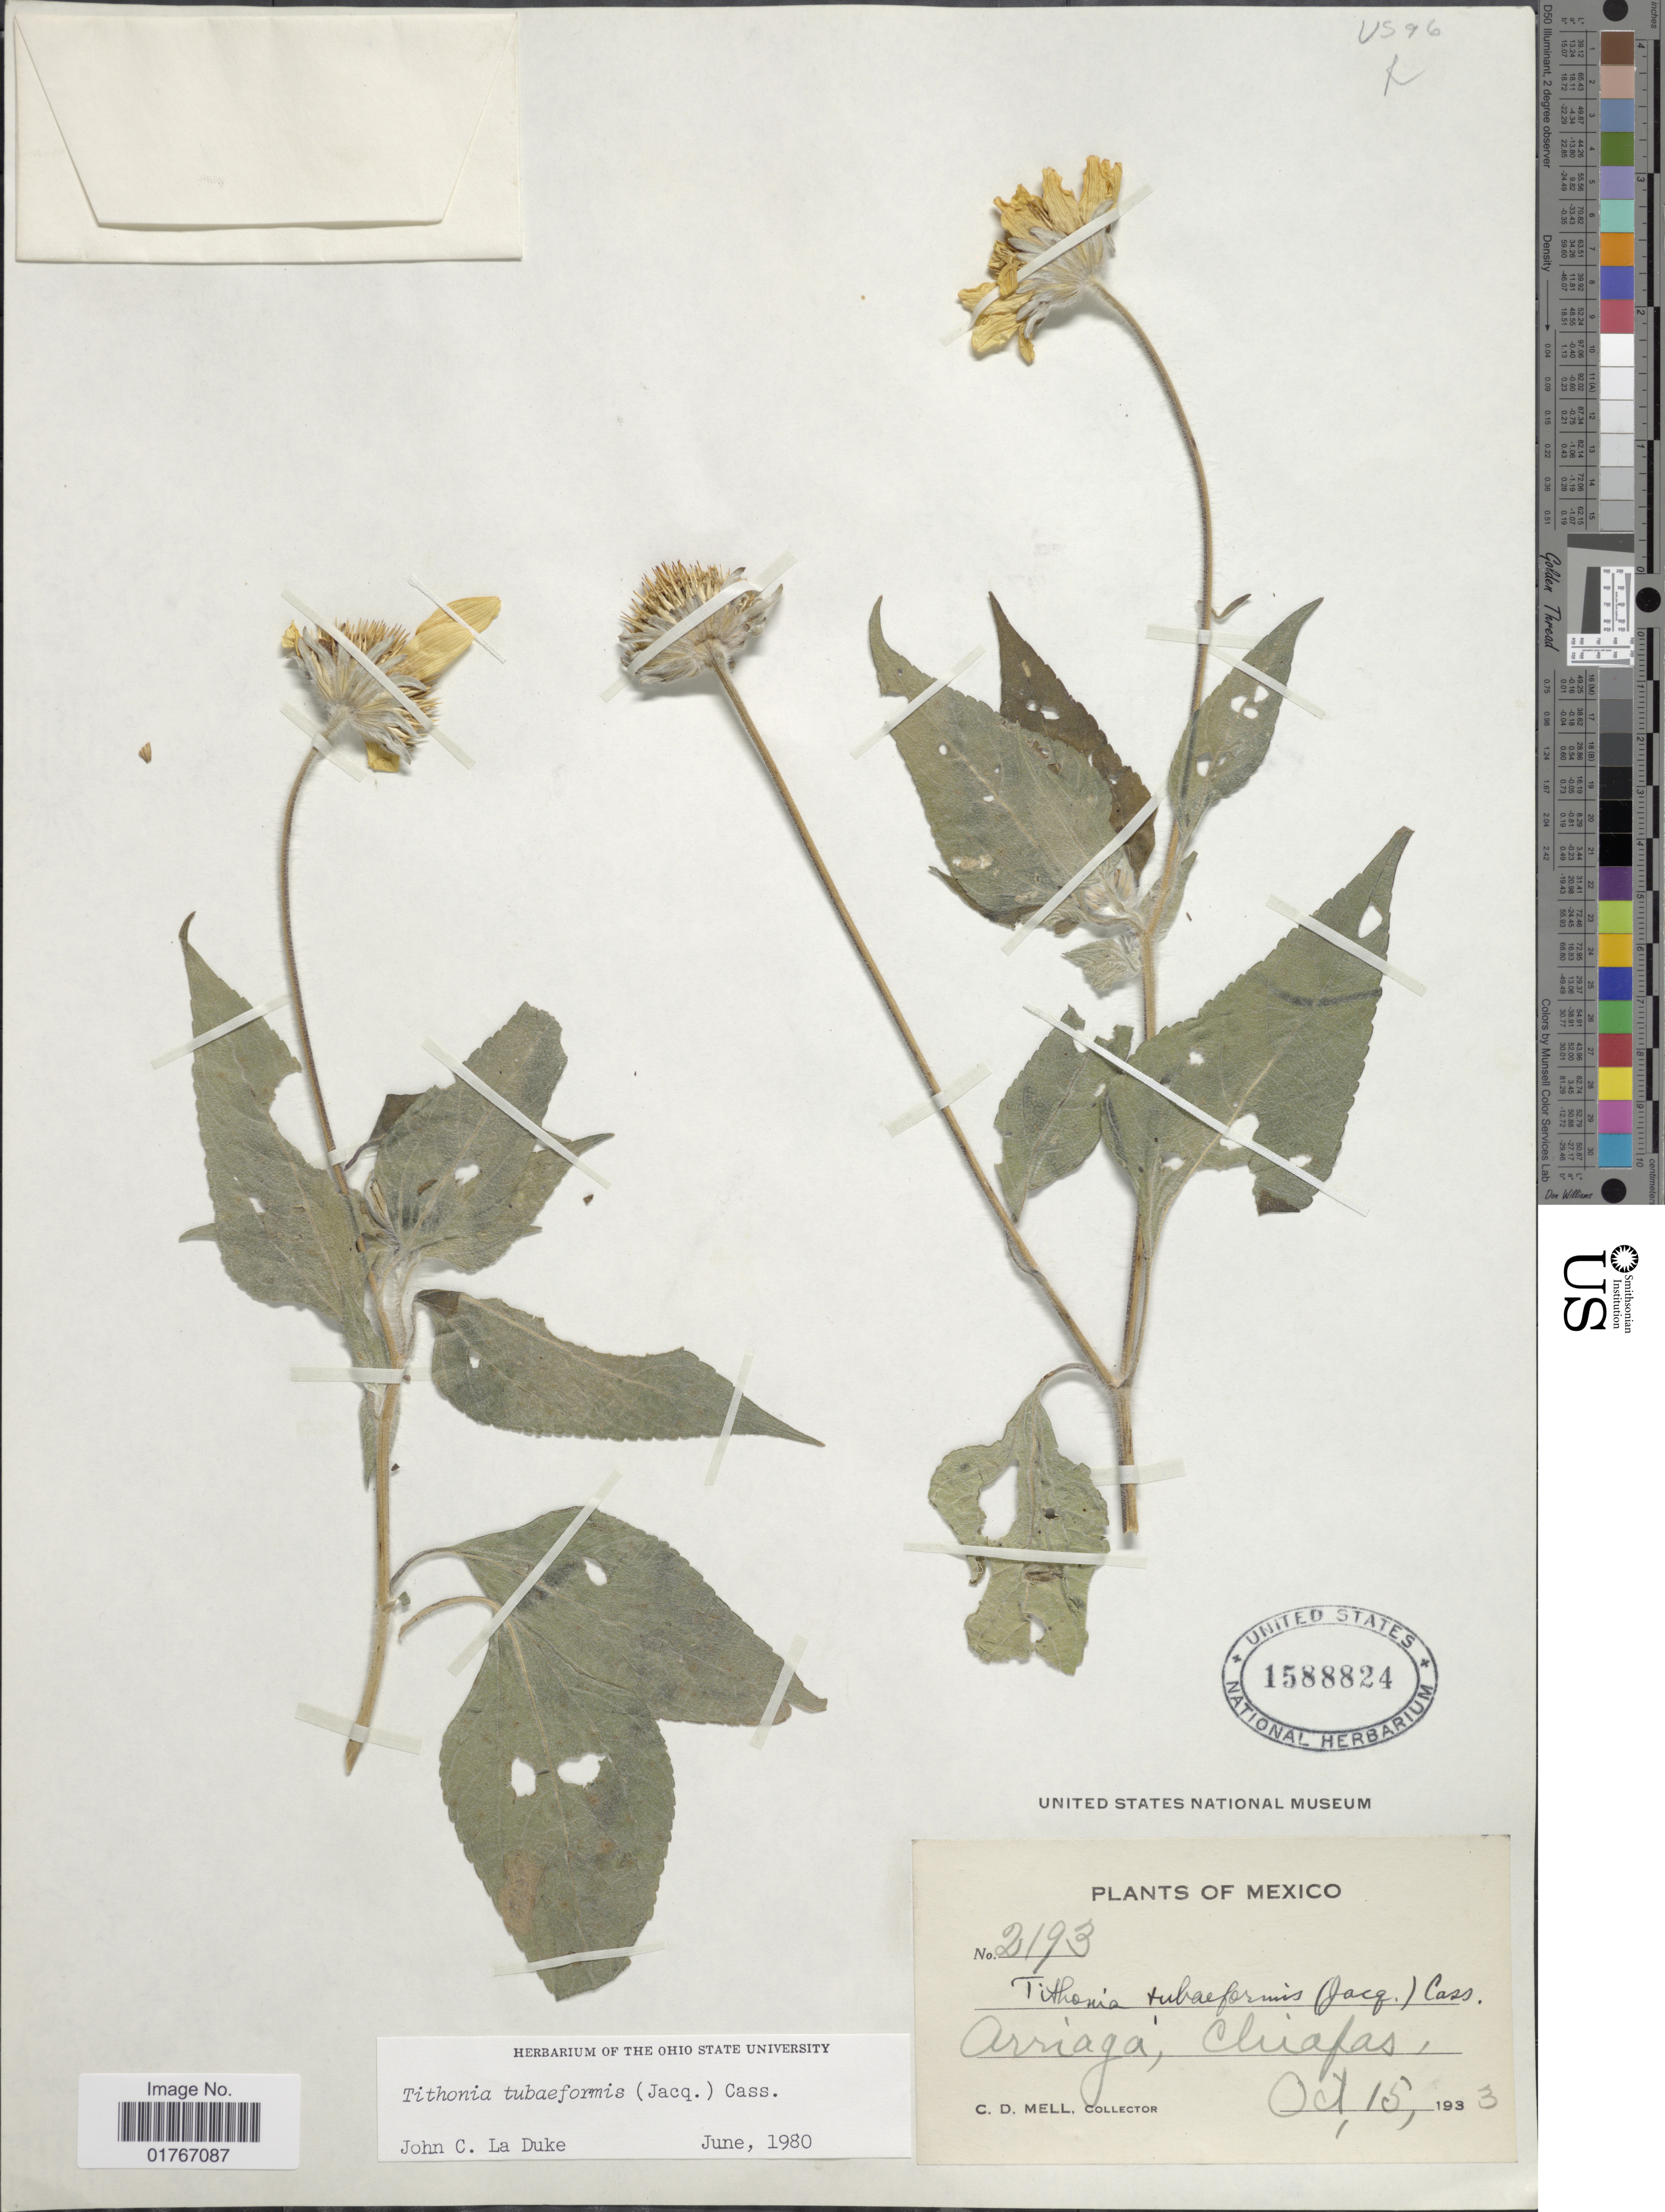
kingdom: Plantae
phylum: Tracheophyta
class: Magnoliopsida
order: Asterales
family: Asteraceae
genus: Tithonia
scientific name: Tithonia sp.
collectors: C. D. Mell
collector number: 2193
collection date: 1933-10-15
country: Mexico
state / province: Chiapas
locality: Arriaga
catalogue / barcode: US 1588824